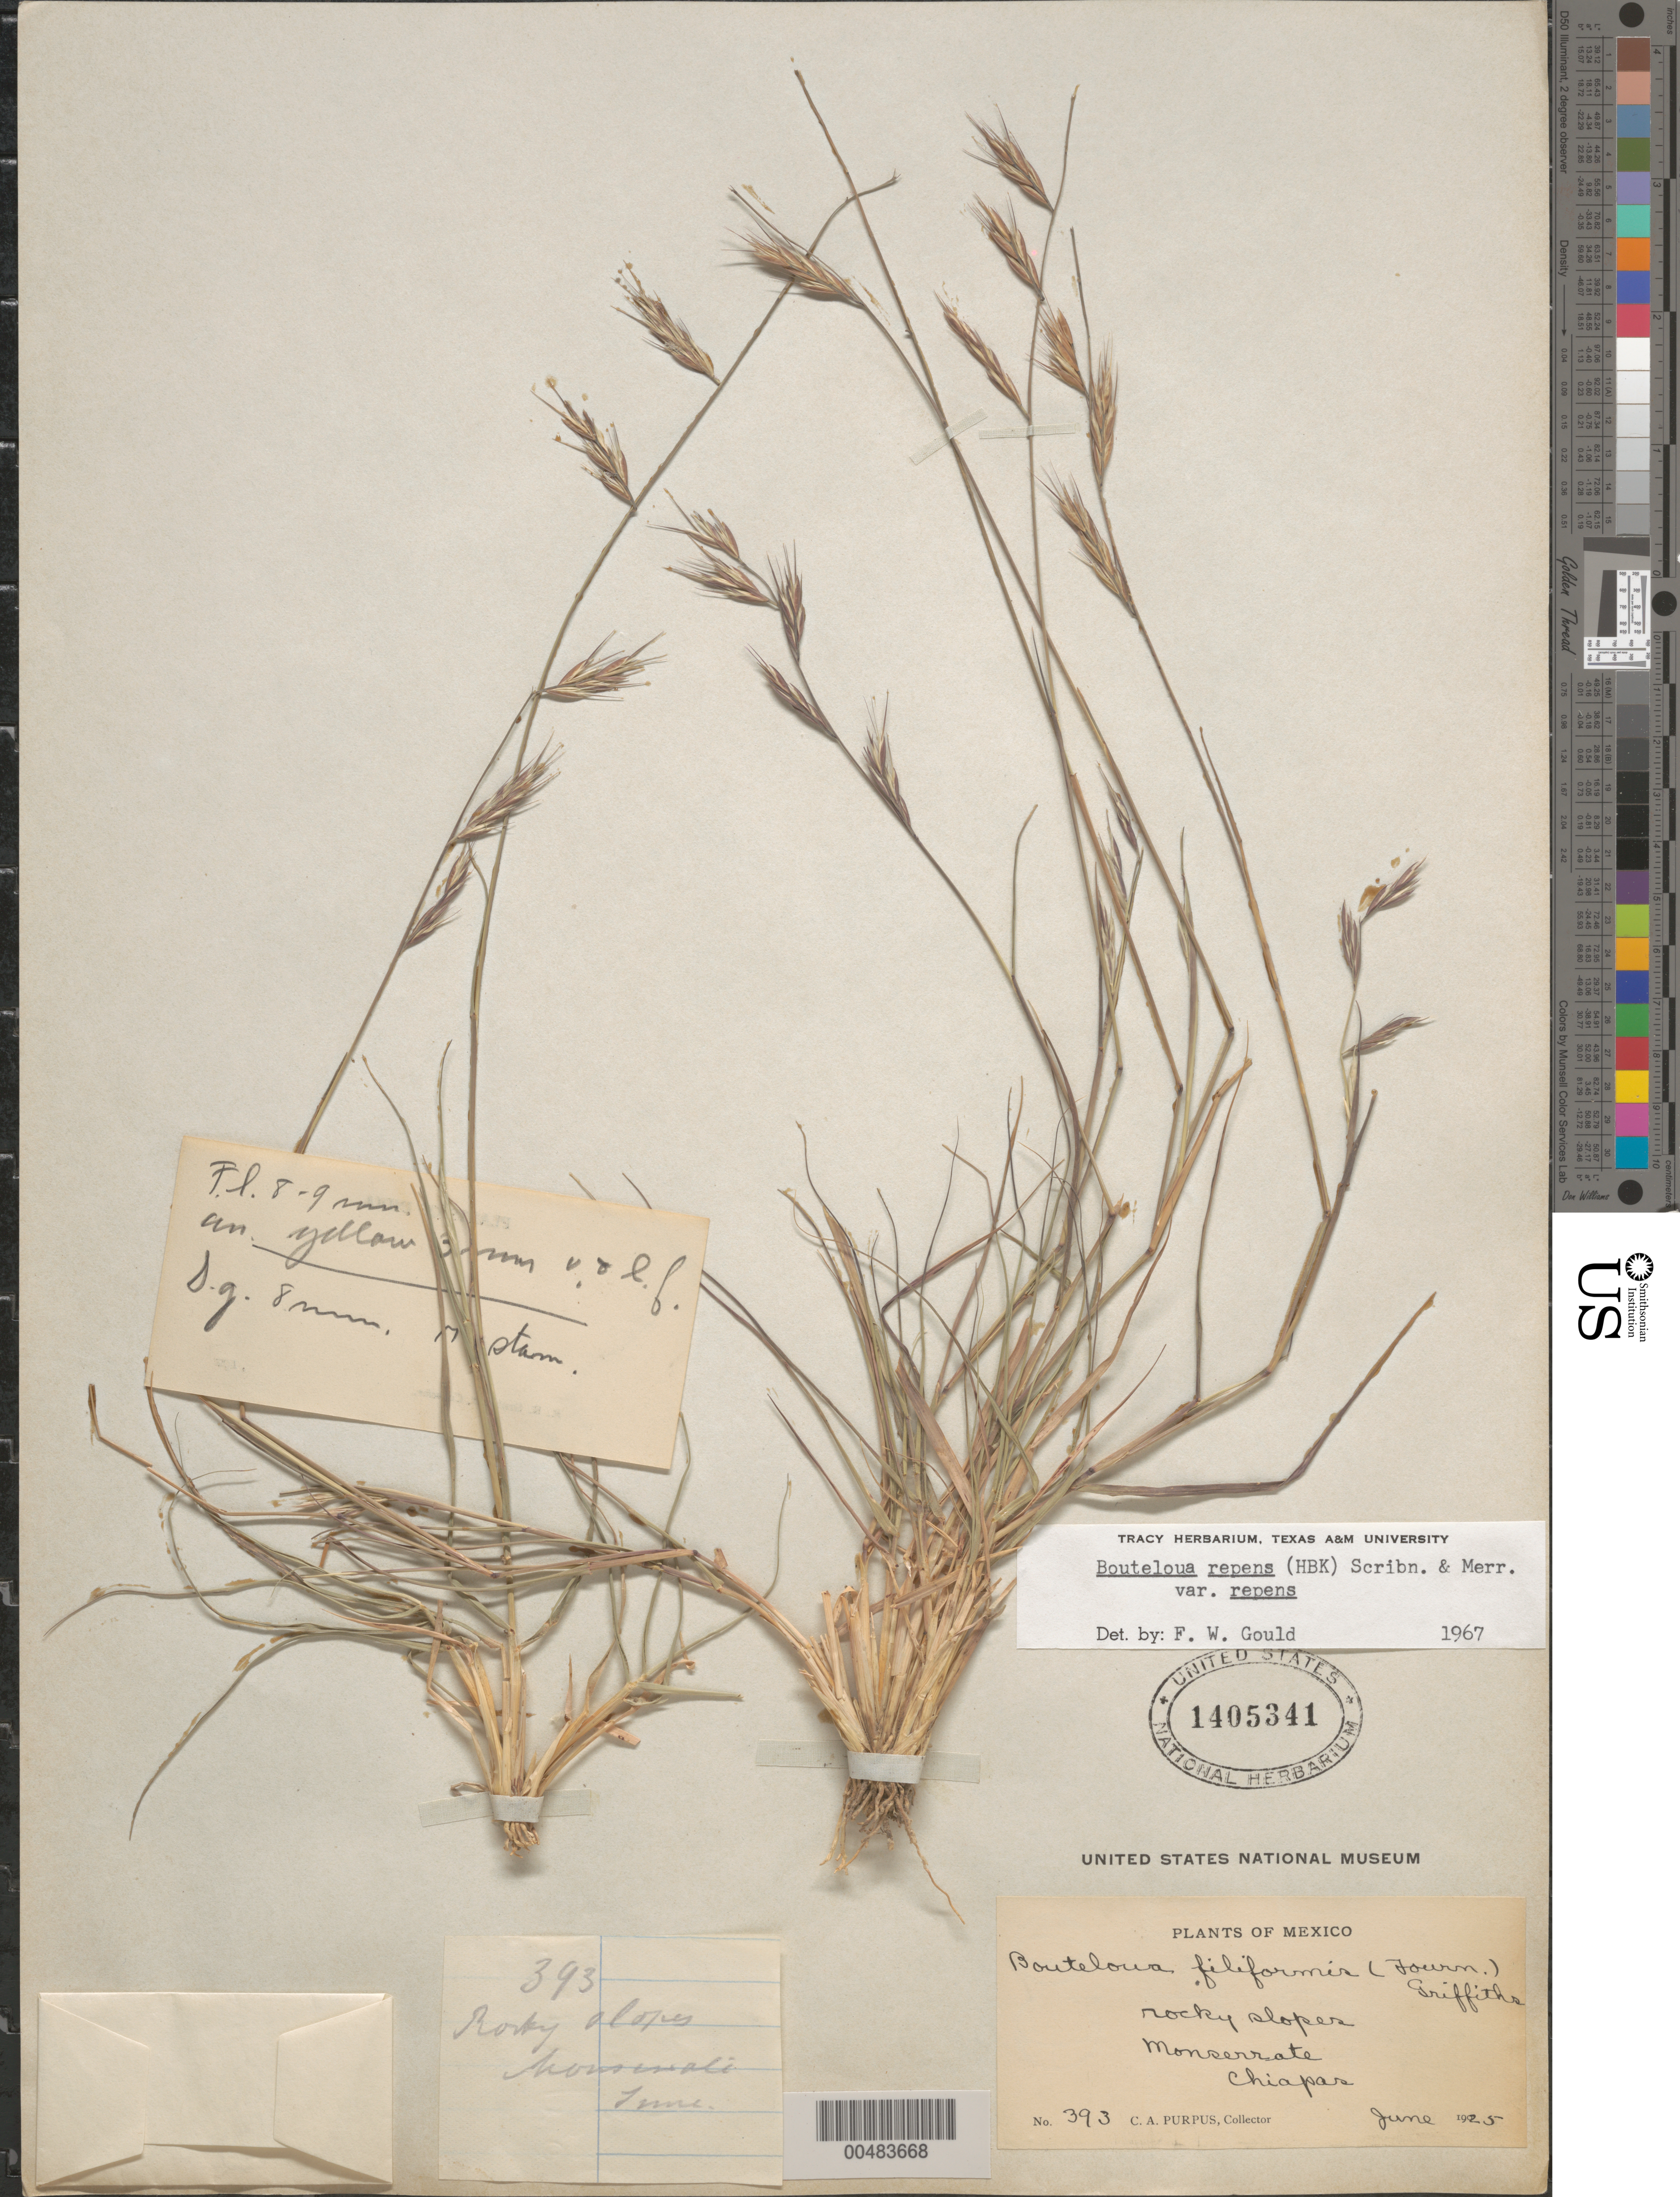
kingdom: Plantae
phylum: Tracheophyta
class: Liliopsida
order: Poales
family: Poaceae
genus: Bouteloua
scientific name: Bouteloua repens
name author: (Kunth) Scribn. & Merr.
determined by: Gould, F. W.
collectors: C. A. Purpus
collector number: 393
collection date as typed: Jun 1925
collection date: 1925-06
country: Mexico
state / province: Chiapas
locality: Monserrate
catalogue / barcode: US 1405341